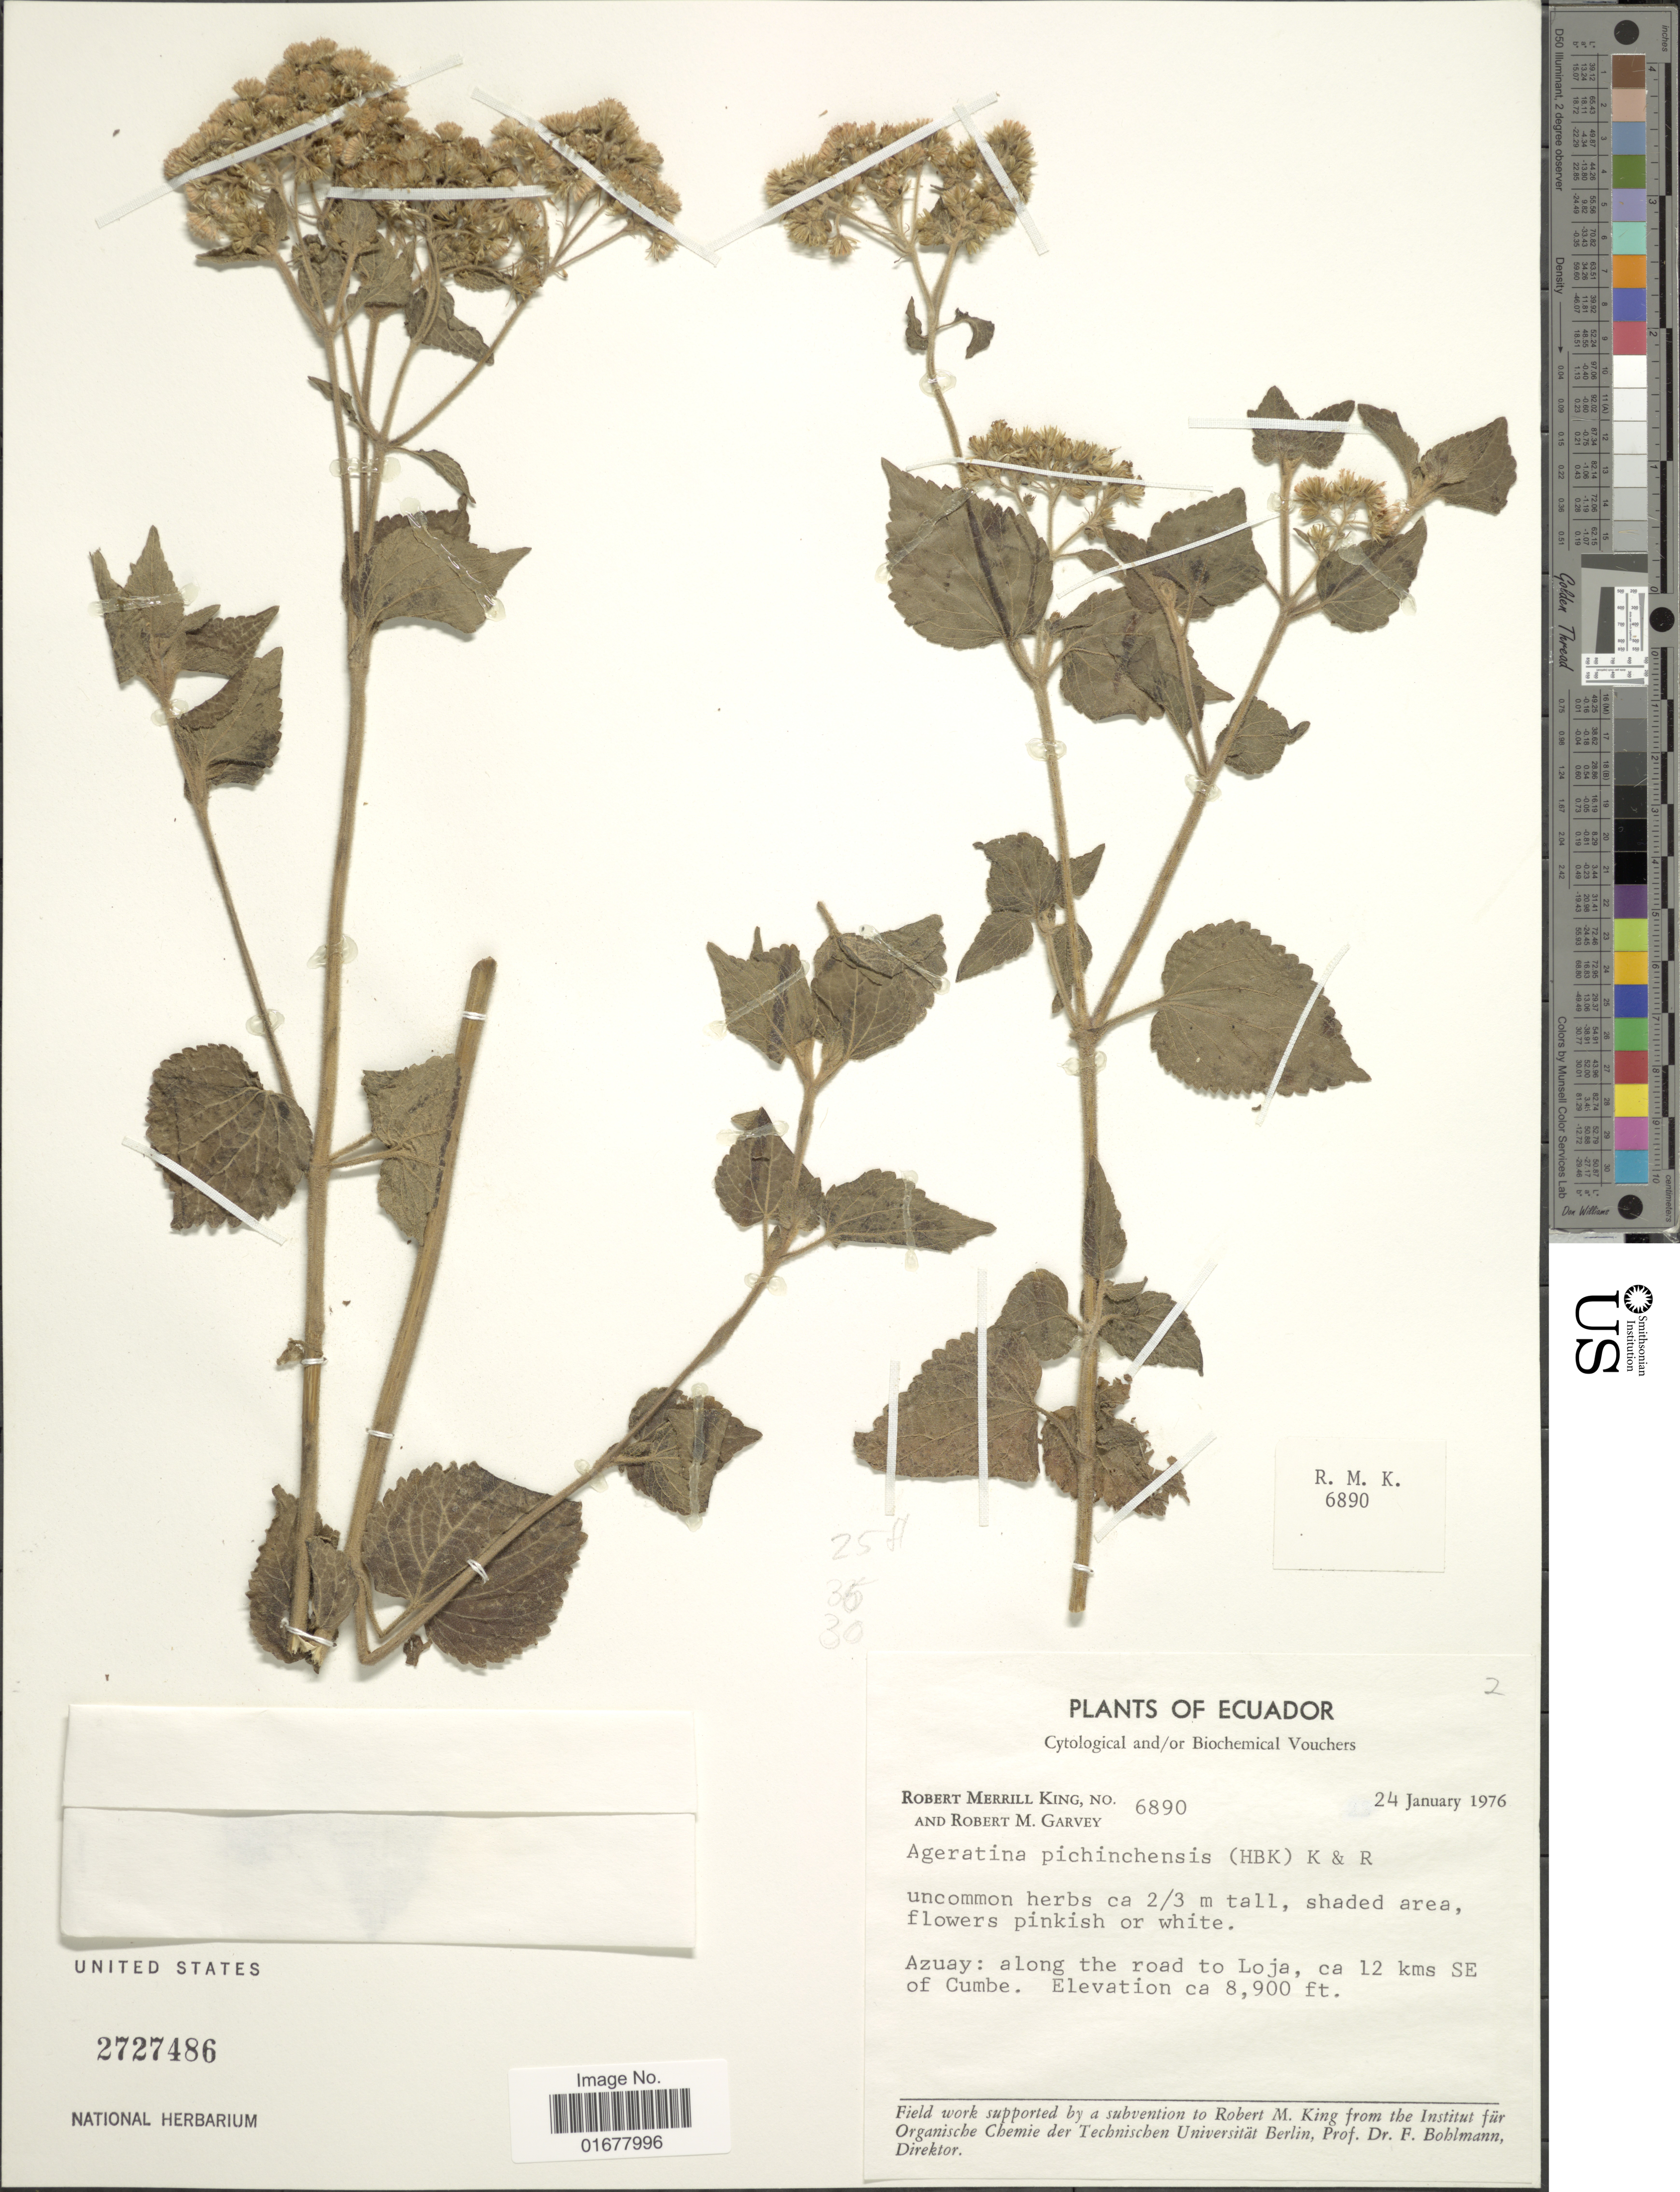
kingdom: Plantae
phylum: Tracheophyta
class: Magnoliopsida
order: Asterales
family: Asteraceae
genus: Ageratina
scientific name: Ageratina pichinchensis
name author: (Kunth) R.M. King & H. Rob.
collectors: R. M. King & R. Garvey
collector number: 6890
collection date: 1976-01-24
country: Ecuador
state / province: Azuay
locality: Azuay: along the road to Loja, 12 kms SE of Cumbe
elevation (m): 2713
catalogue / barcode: US 2727486